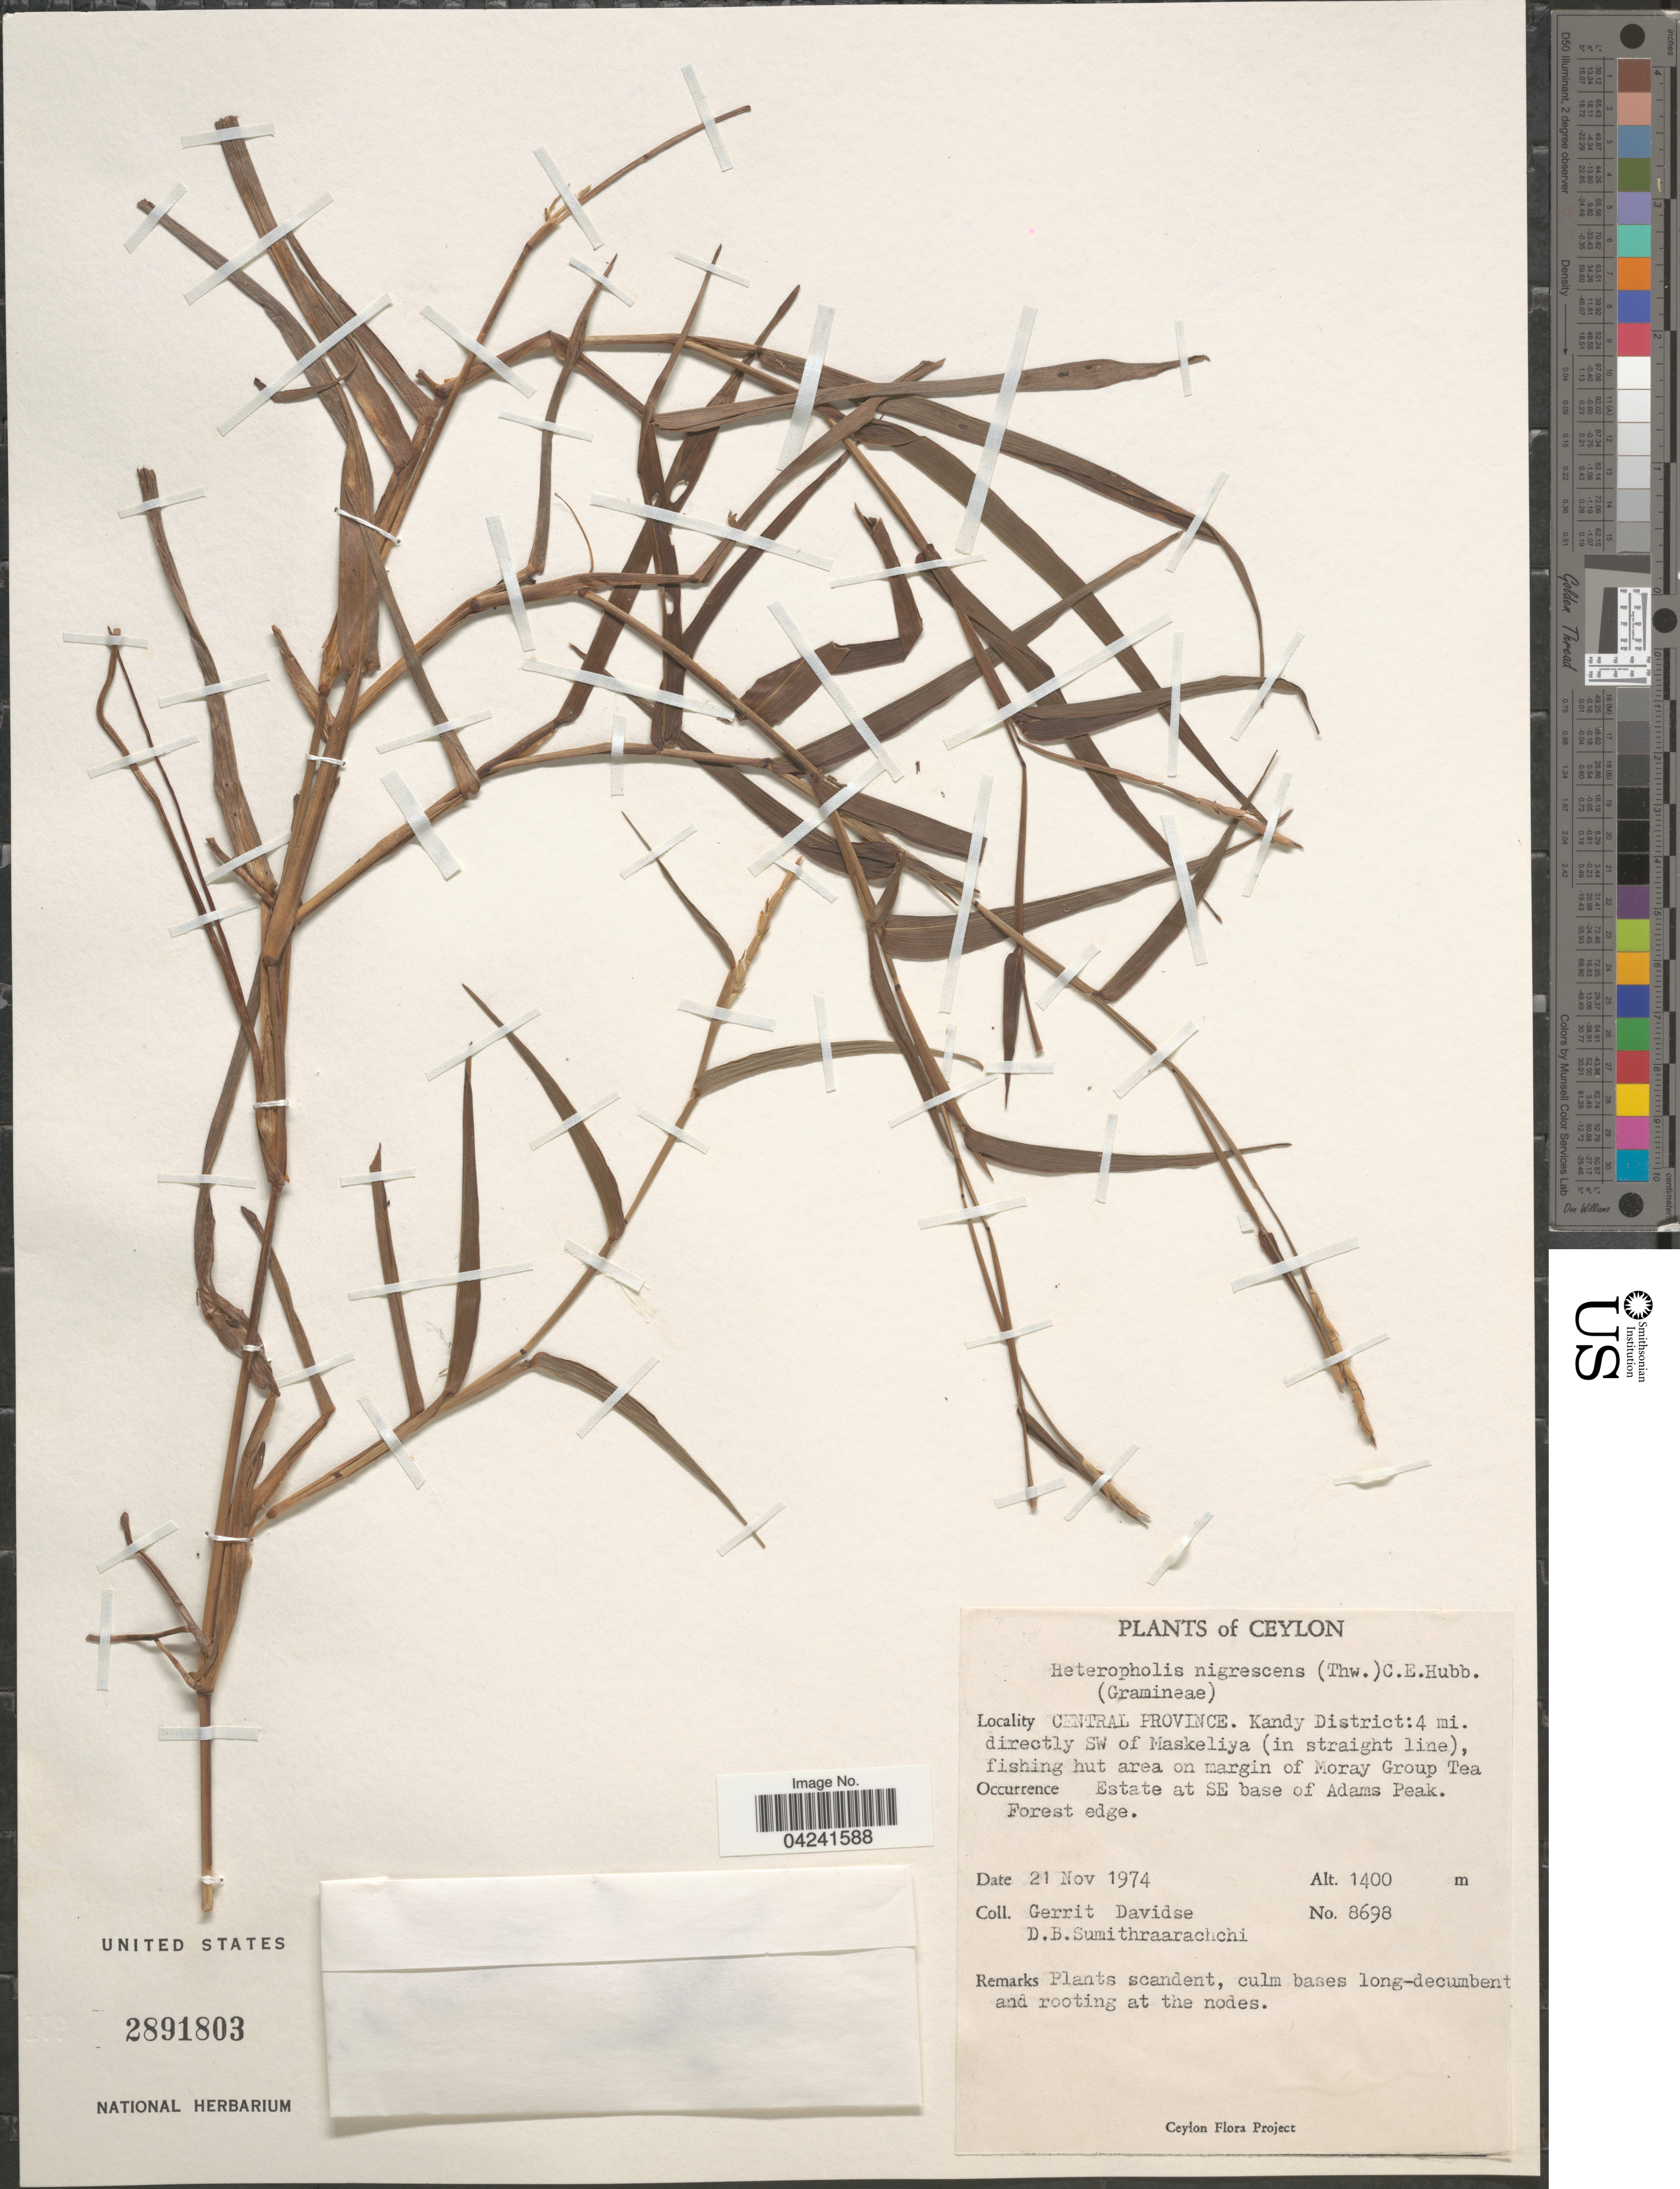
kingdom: Plantae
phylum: Tracheophyta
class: Liliopsida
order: Poales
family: Poaceae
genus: Heteropholis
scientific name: Heteropholis nigrescens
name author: (Thwaites) C. E. Hubb.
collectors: G. Davidse & D. B. Sumithraarachchi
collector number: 8698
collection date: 1974-11-21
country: Sri Lanka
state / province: Central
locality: Ceylon. Kandy District: 4 mi. directly SW of Maskeliya (in straight line), fishing hut area on margin of Moray Group Tea Estate at SE base of Adams Peak.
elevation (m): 1400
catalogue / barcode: US 2891803